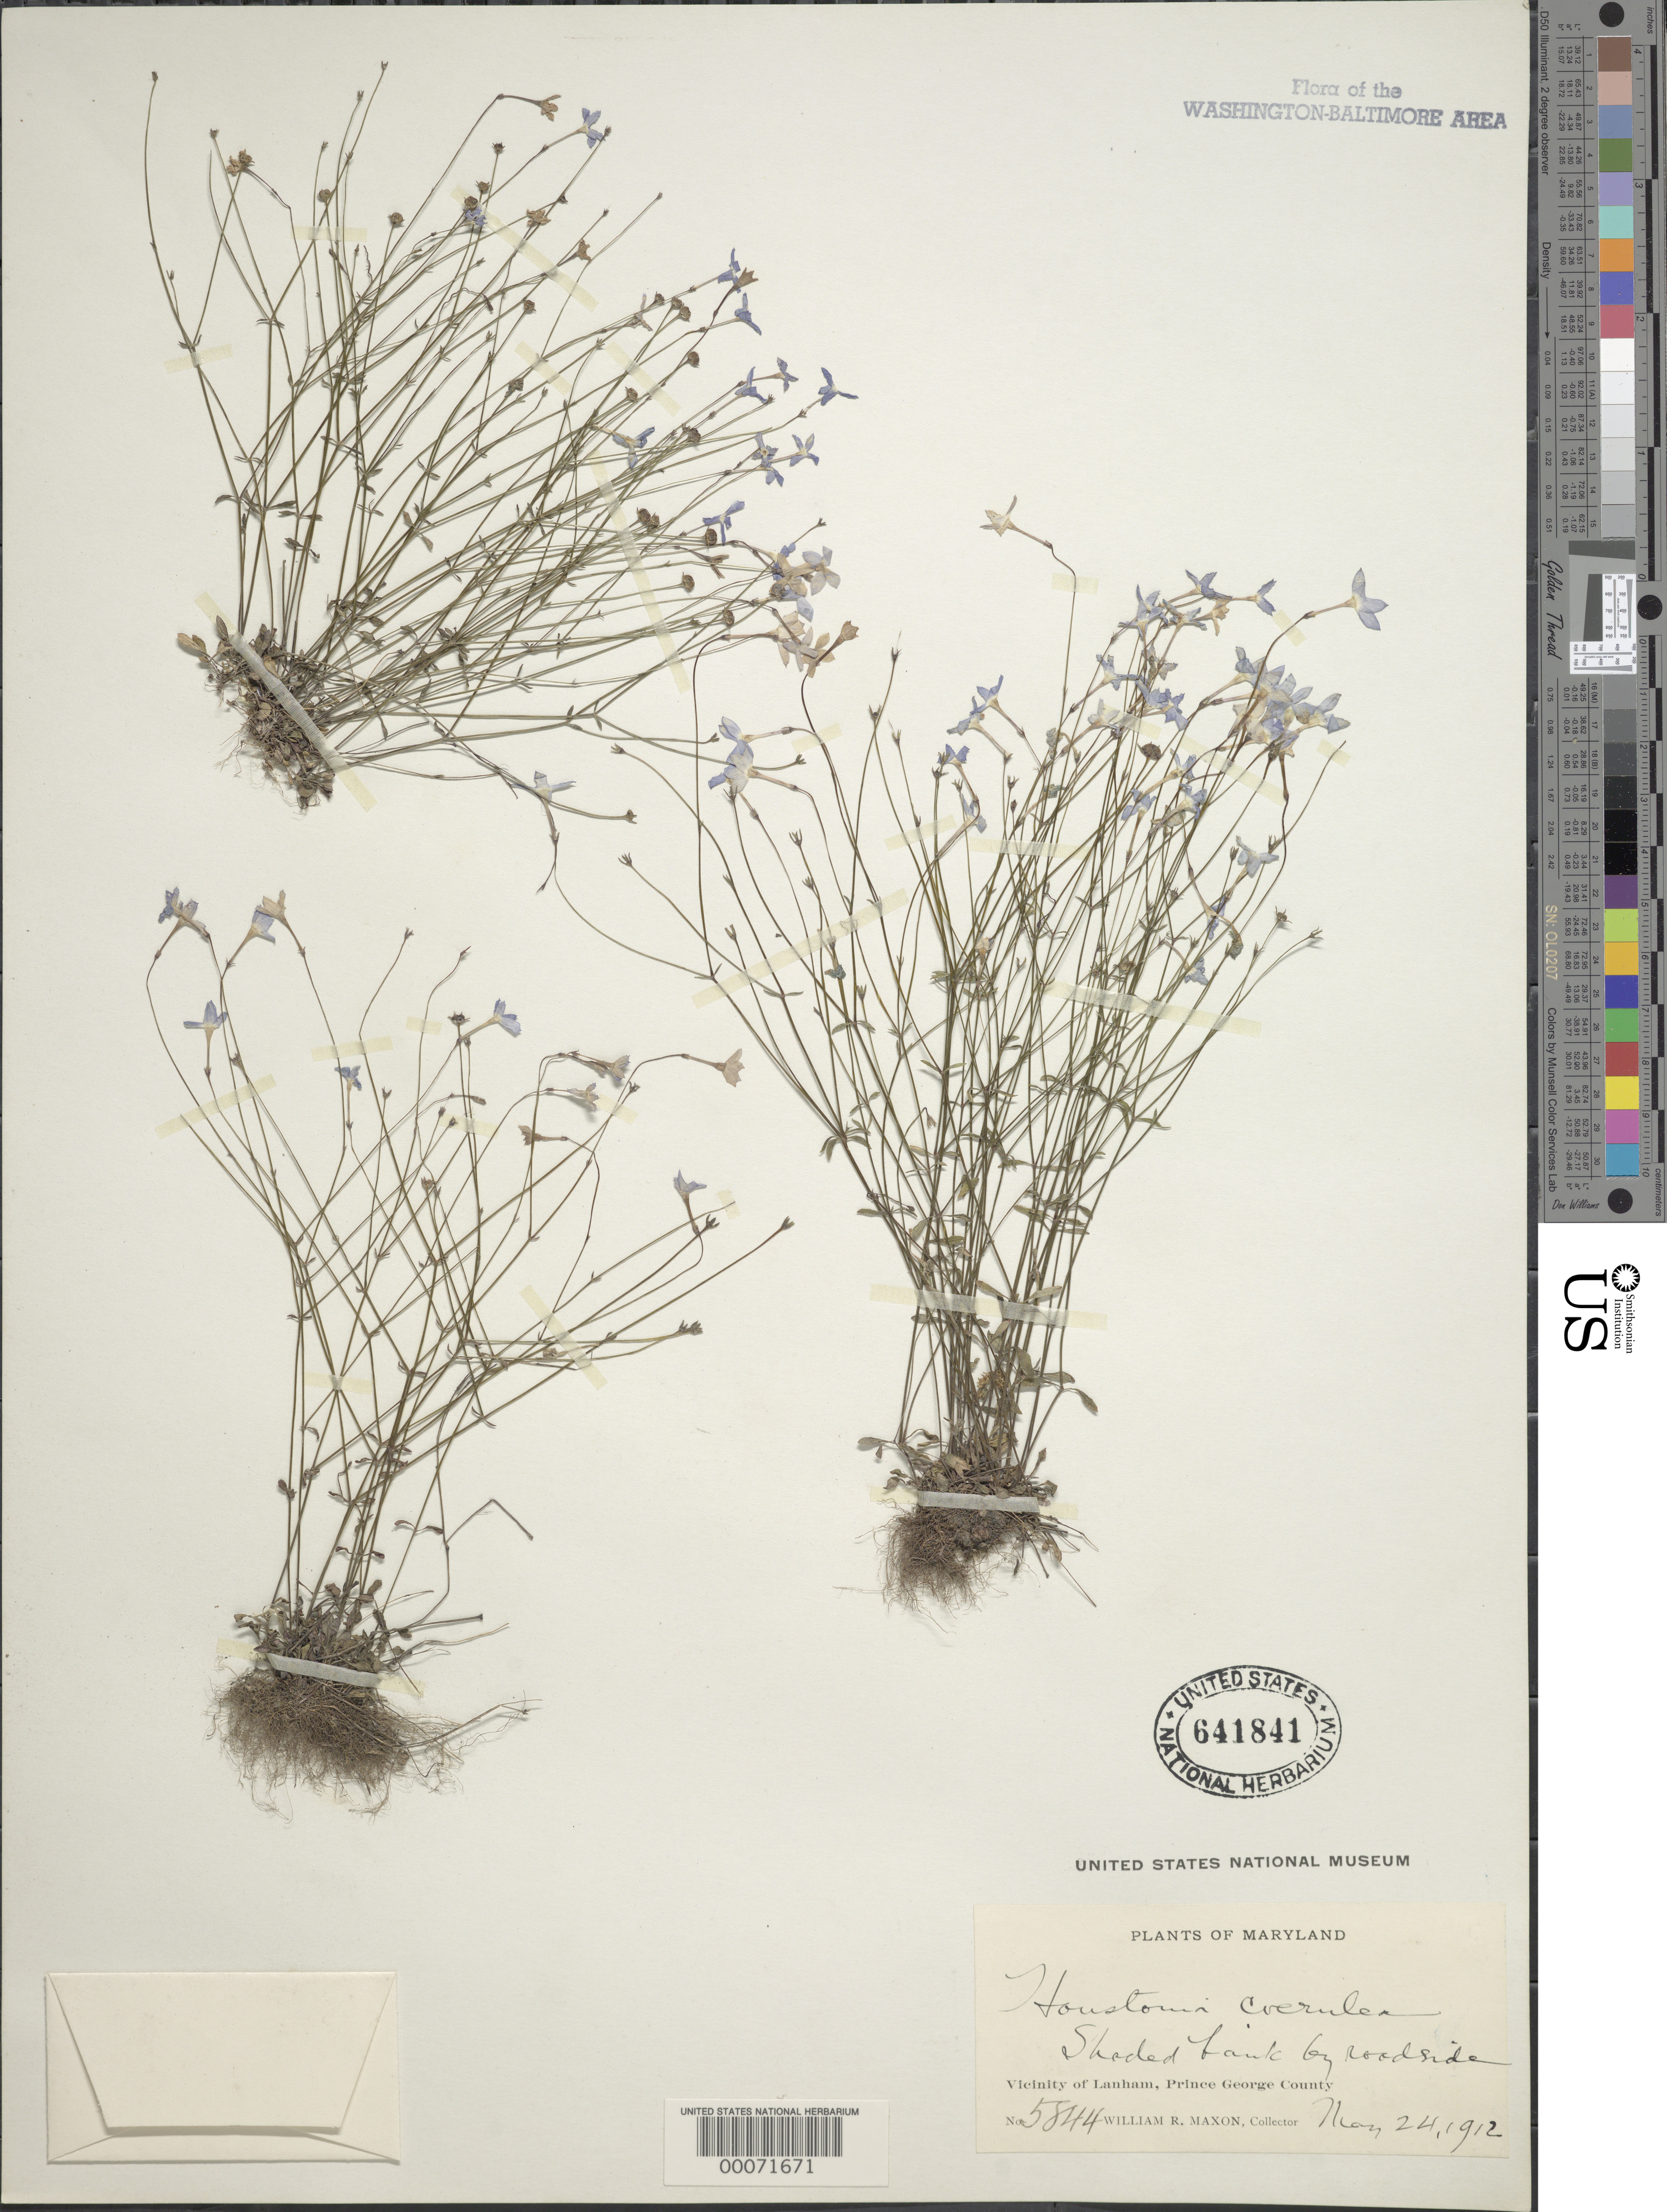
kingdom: Plantae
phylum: Tracheophyta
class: Magnoliopsida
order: Gentianales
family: Rubiaceae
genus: Houstonia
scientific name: Houstonia caerulea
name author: L.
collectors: W. R. Maxon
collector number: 5844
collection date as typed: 24 May 1912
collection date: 1912-05-24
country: United States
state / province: Maryland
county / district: Prince George's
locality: Lanham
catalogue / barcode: US 641841